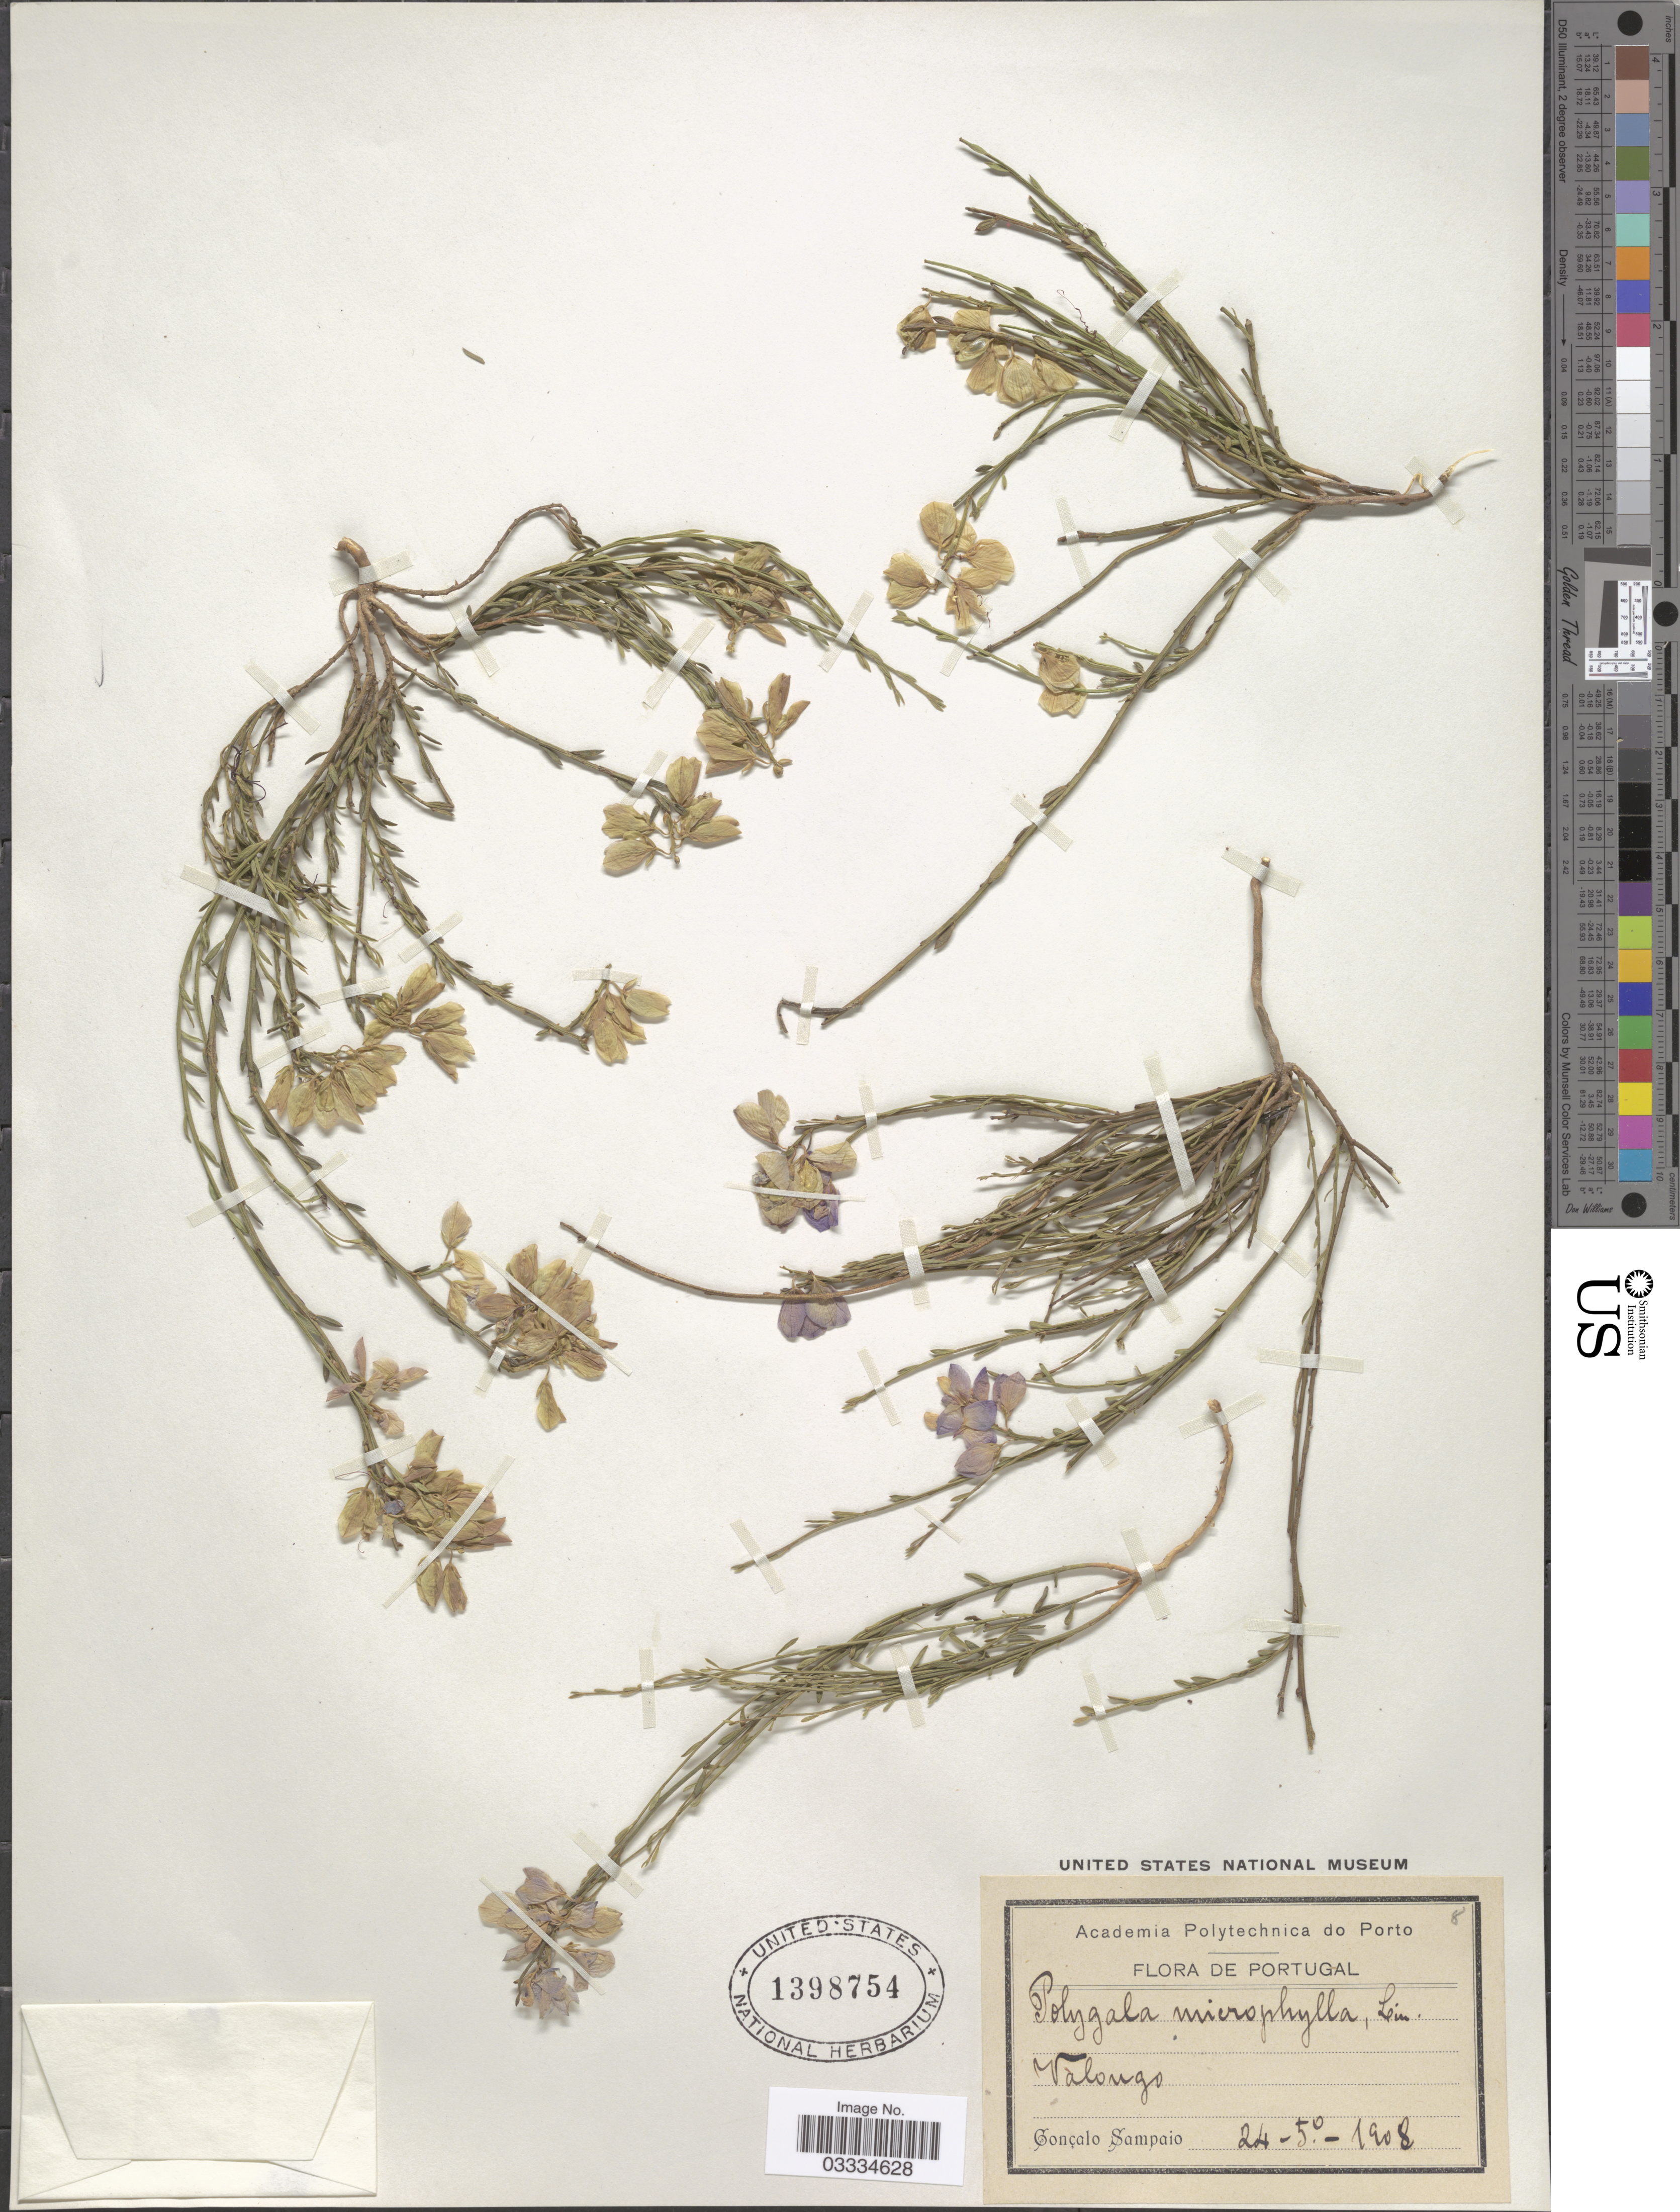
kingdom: Plantae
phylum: Tracheophyta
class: Magnoliopsida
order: Fabales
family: Polygalaceae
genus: Polygala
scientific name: Polygala microphylla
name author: L.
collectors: G. A. Sampaio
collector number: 8?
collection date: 1908-05-25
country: Portugal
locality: Valongo.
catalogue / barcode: US 1398754